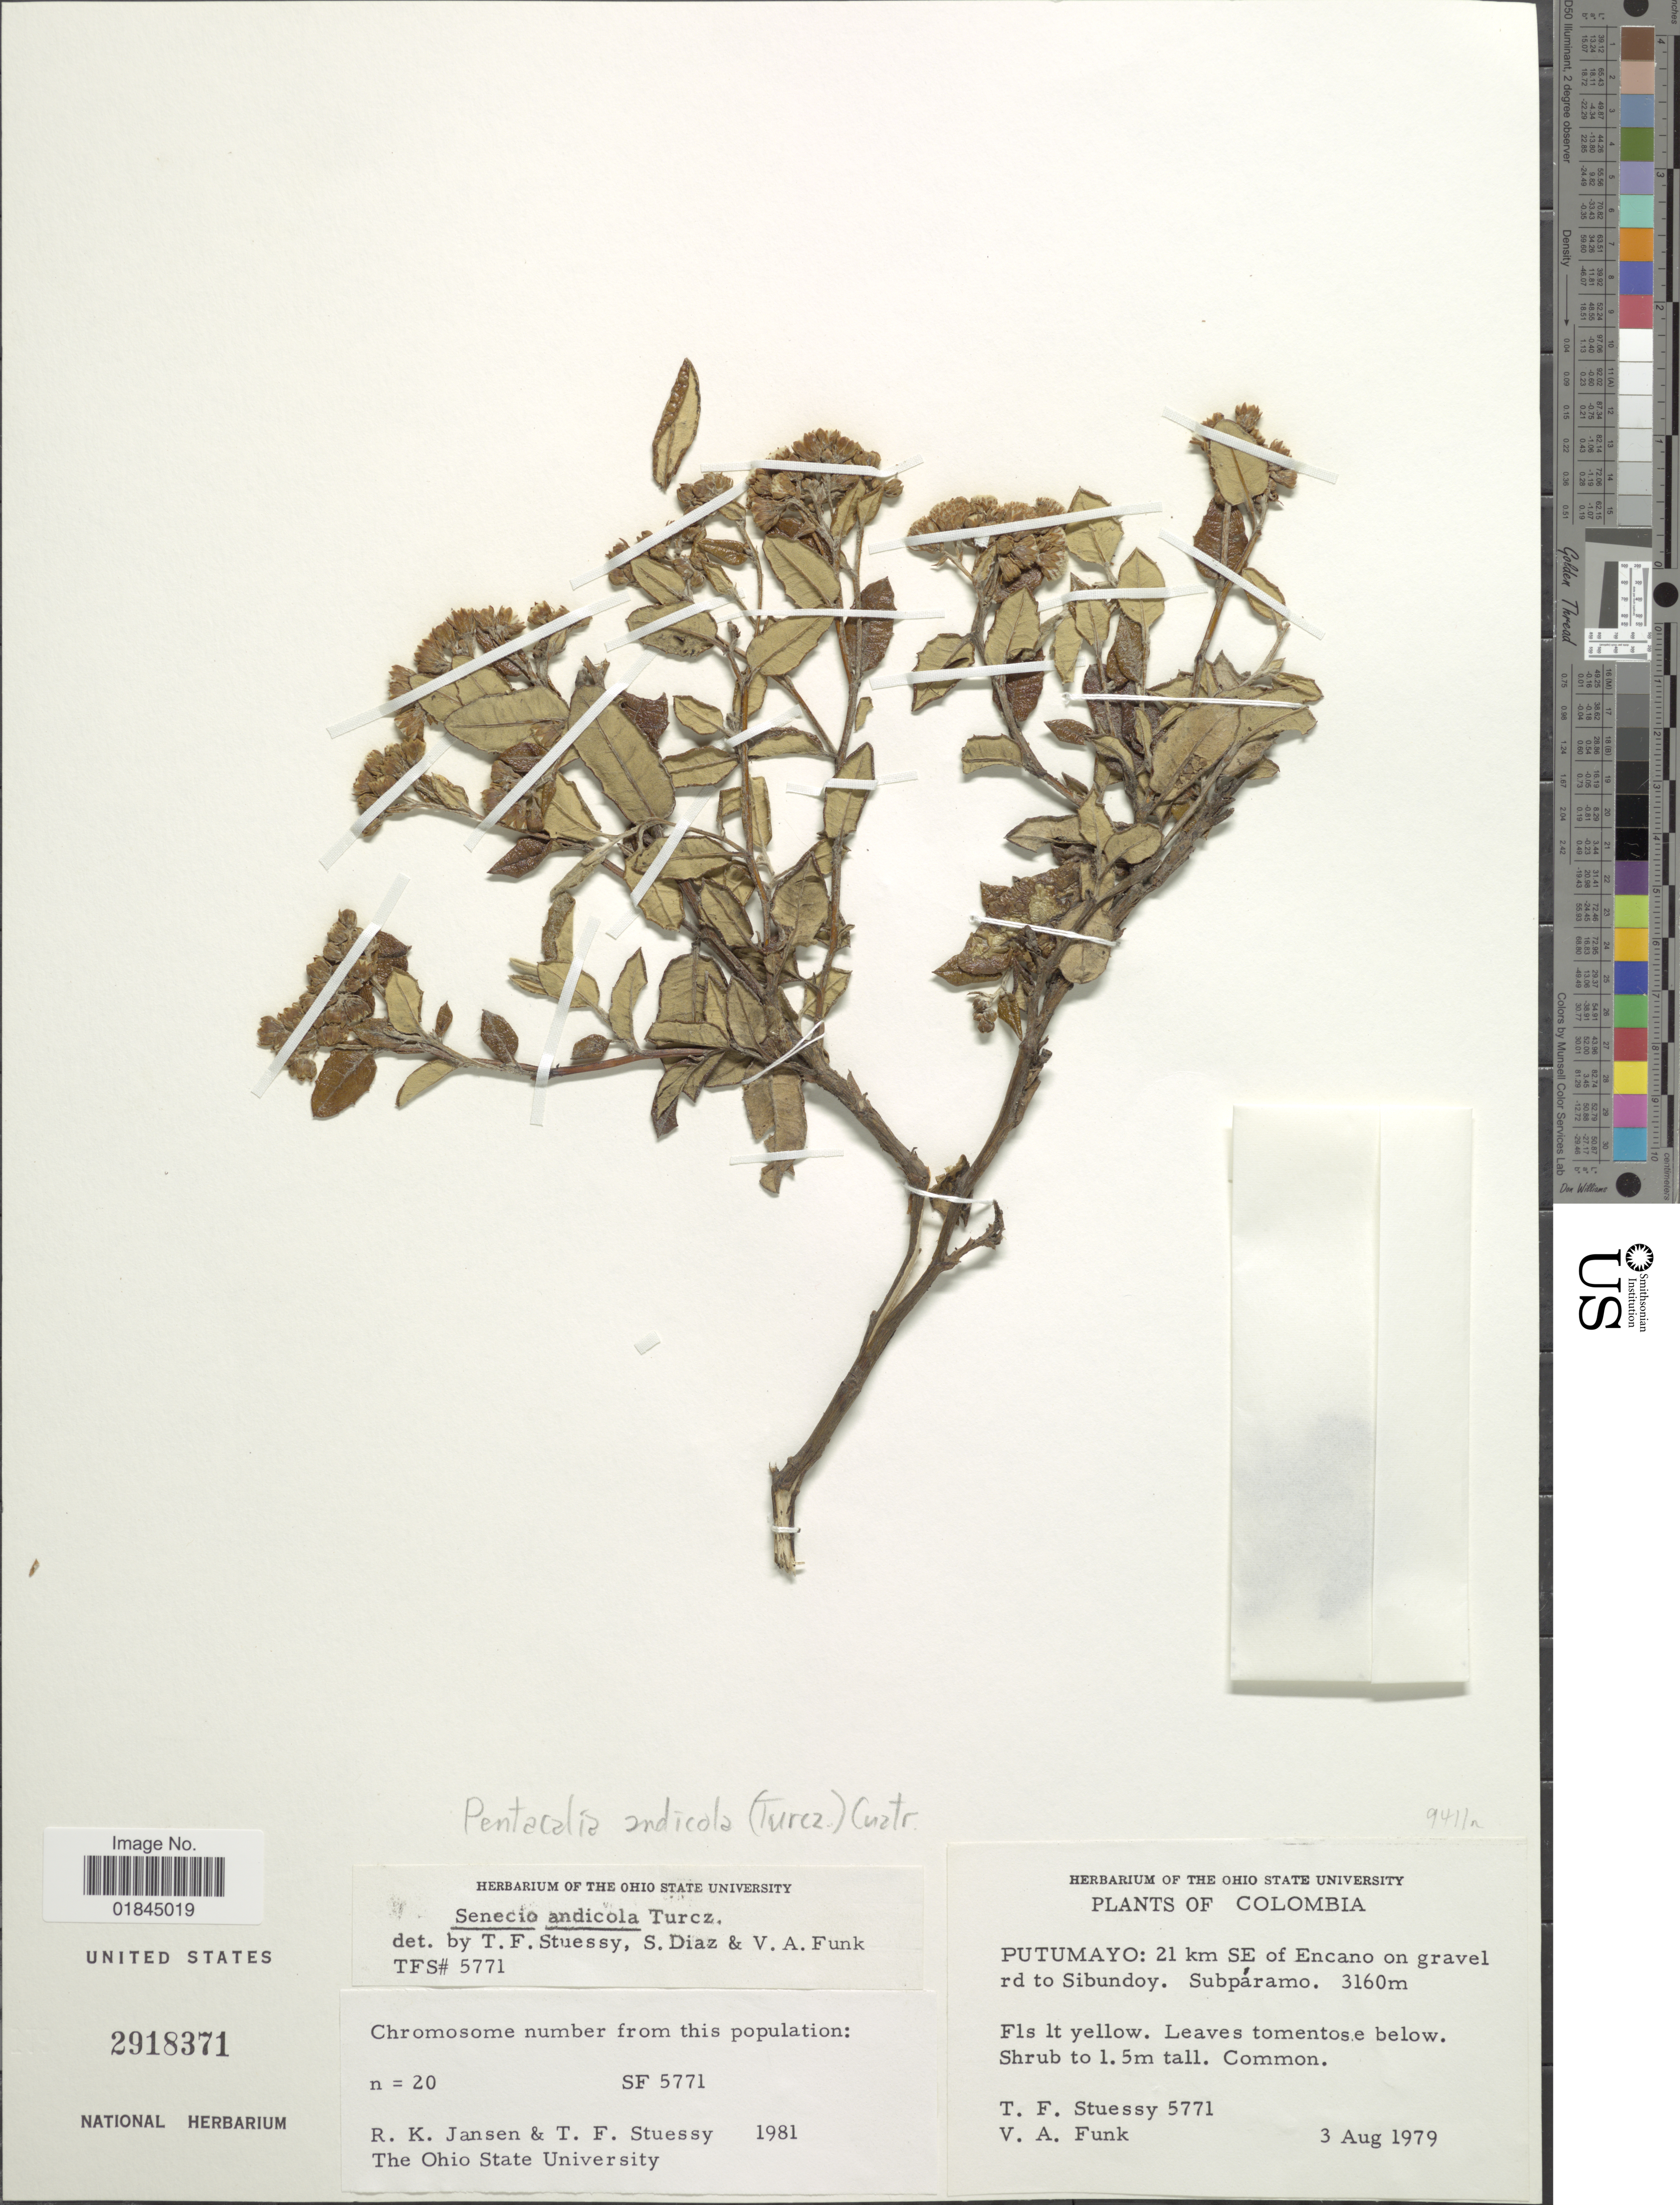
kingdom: Plantae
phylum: Tracheophyta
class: Magnoliopsida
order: Asterales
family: Asteraceae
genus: Pentacalia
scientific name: Pentacalia andicola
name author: (Turcz.) Cuatrec.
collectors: T. Stuessy & V. Funk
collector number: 5771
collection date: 1979-08-03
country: Colombia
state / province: Putumayo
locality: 21 km SE of Encano on gravel rd to Sibundoy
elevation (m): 3160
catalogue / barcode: US 2918371